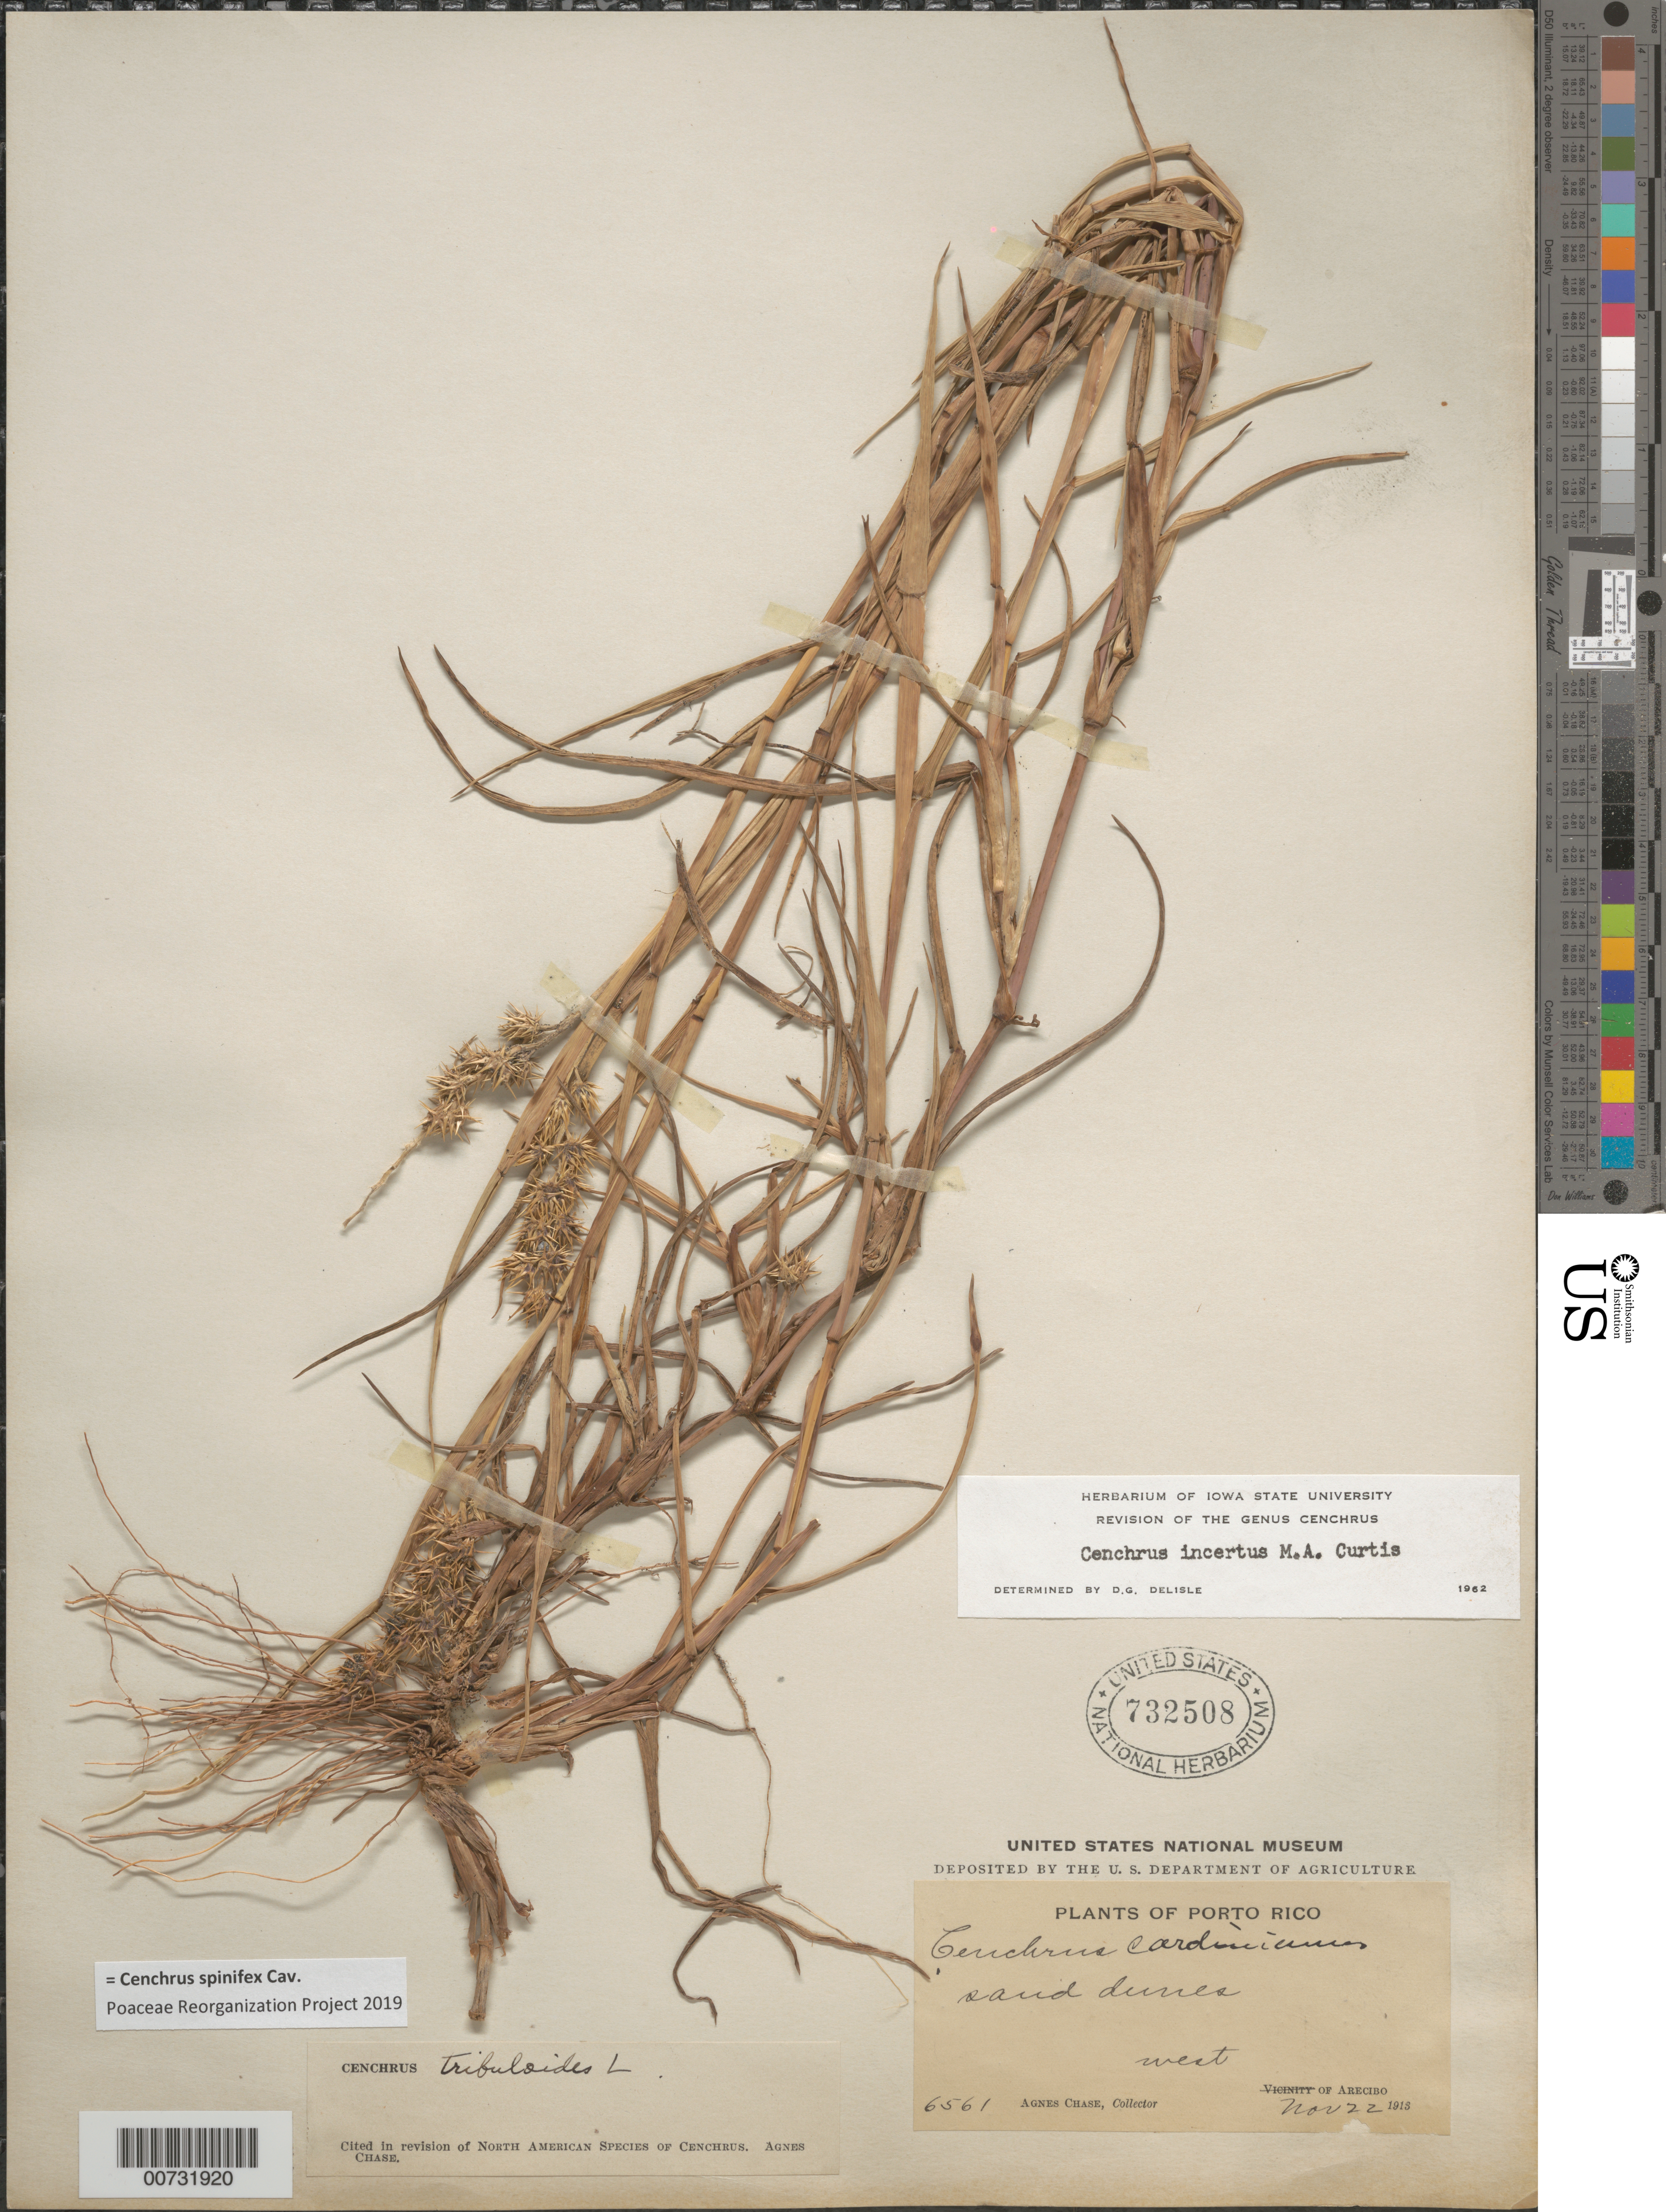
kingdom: Plantae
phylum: Tracheophyta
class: Liliopsida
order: Poales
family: Poaceae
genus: Cenchrus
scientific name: Cenchrus spinifex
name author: Cav.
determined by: Poaceae Reorganization Project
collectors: A. Chase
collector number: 6561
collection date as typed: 22 Nov 1913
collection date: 1913-11-22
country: Puerto Rico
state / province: Arecibo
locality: Arecibo, W of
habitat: Sand dunes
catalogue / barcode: US 732508